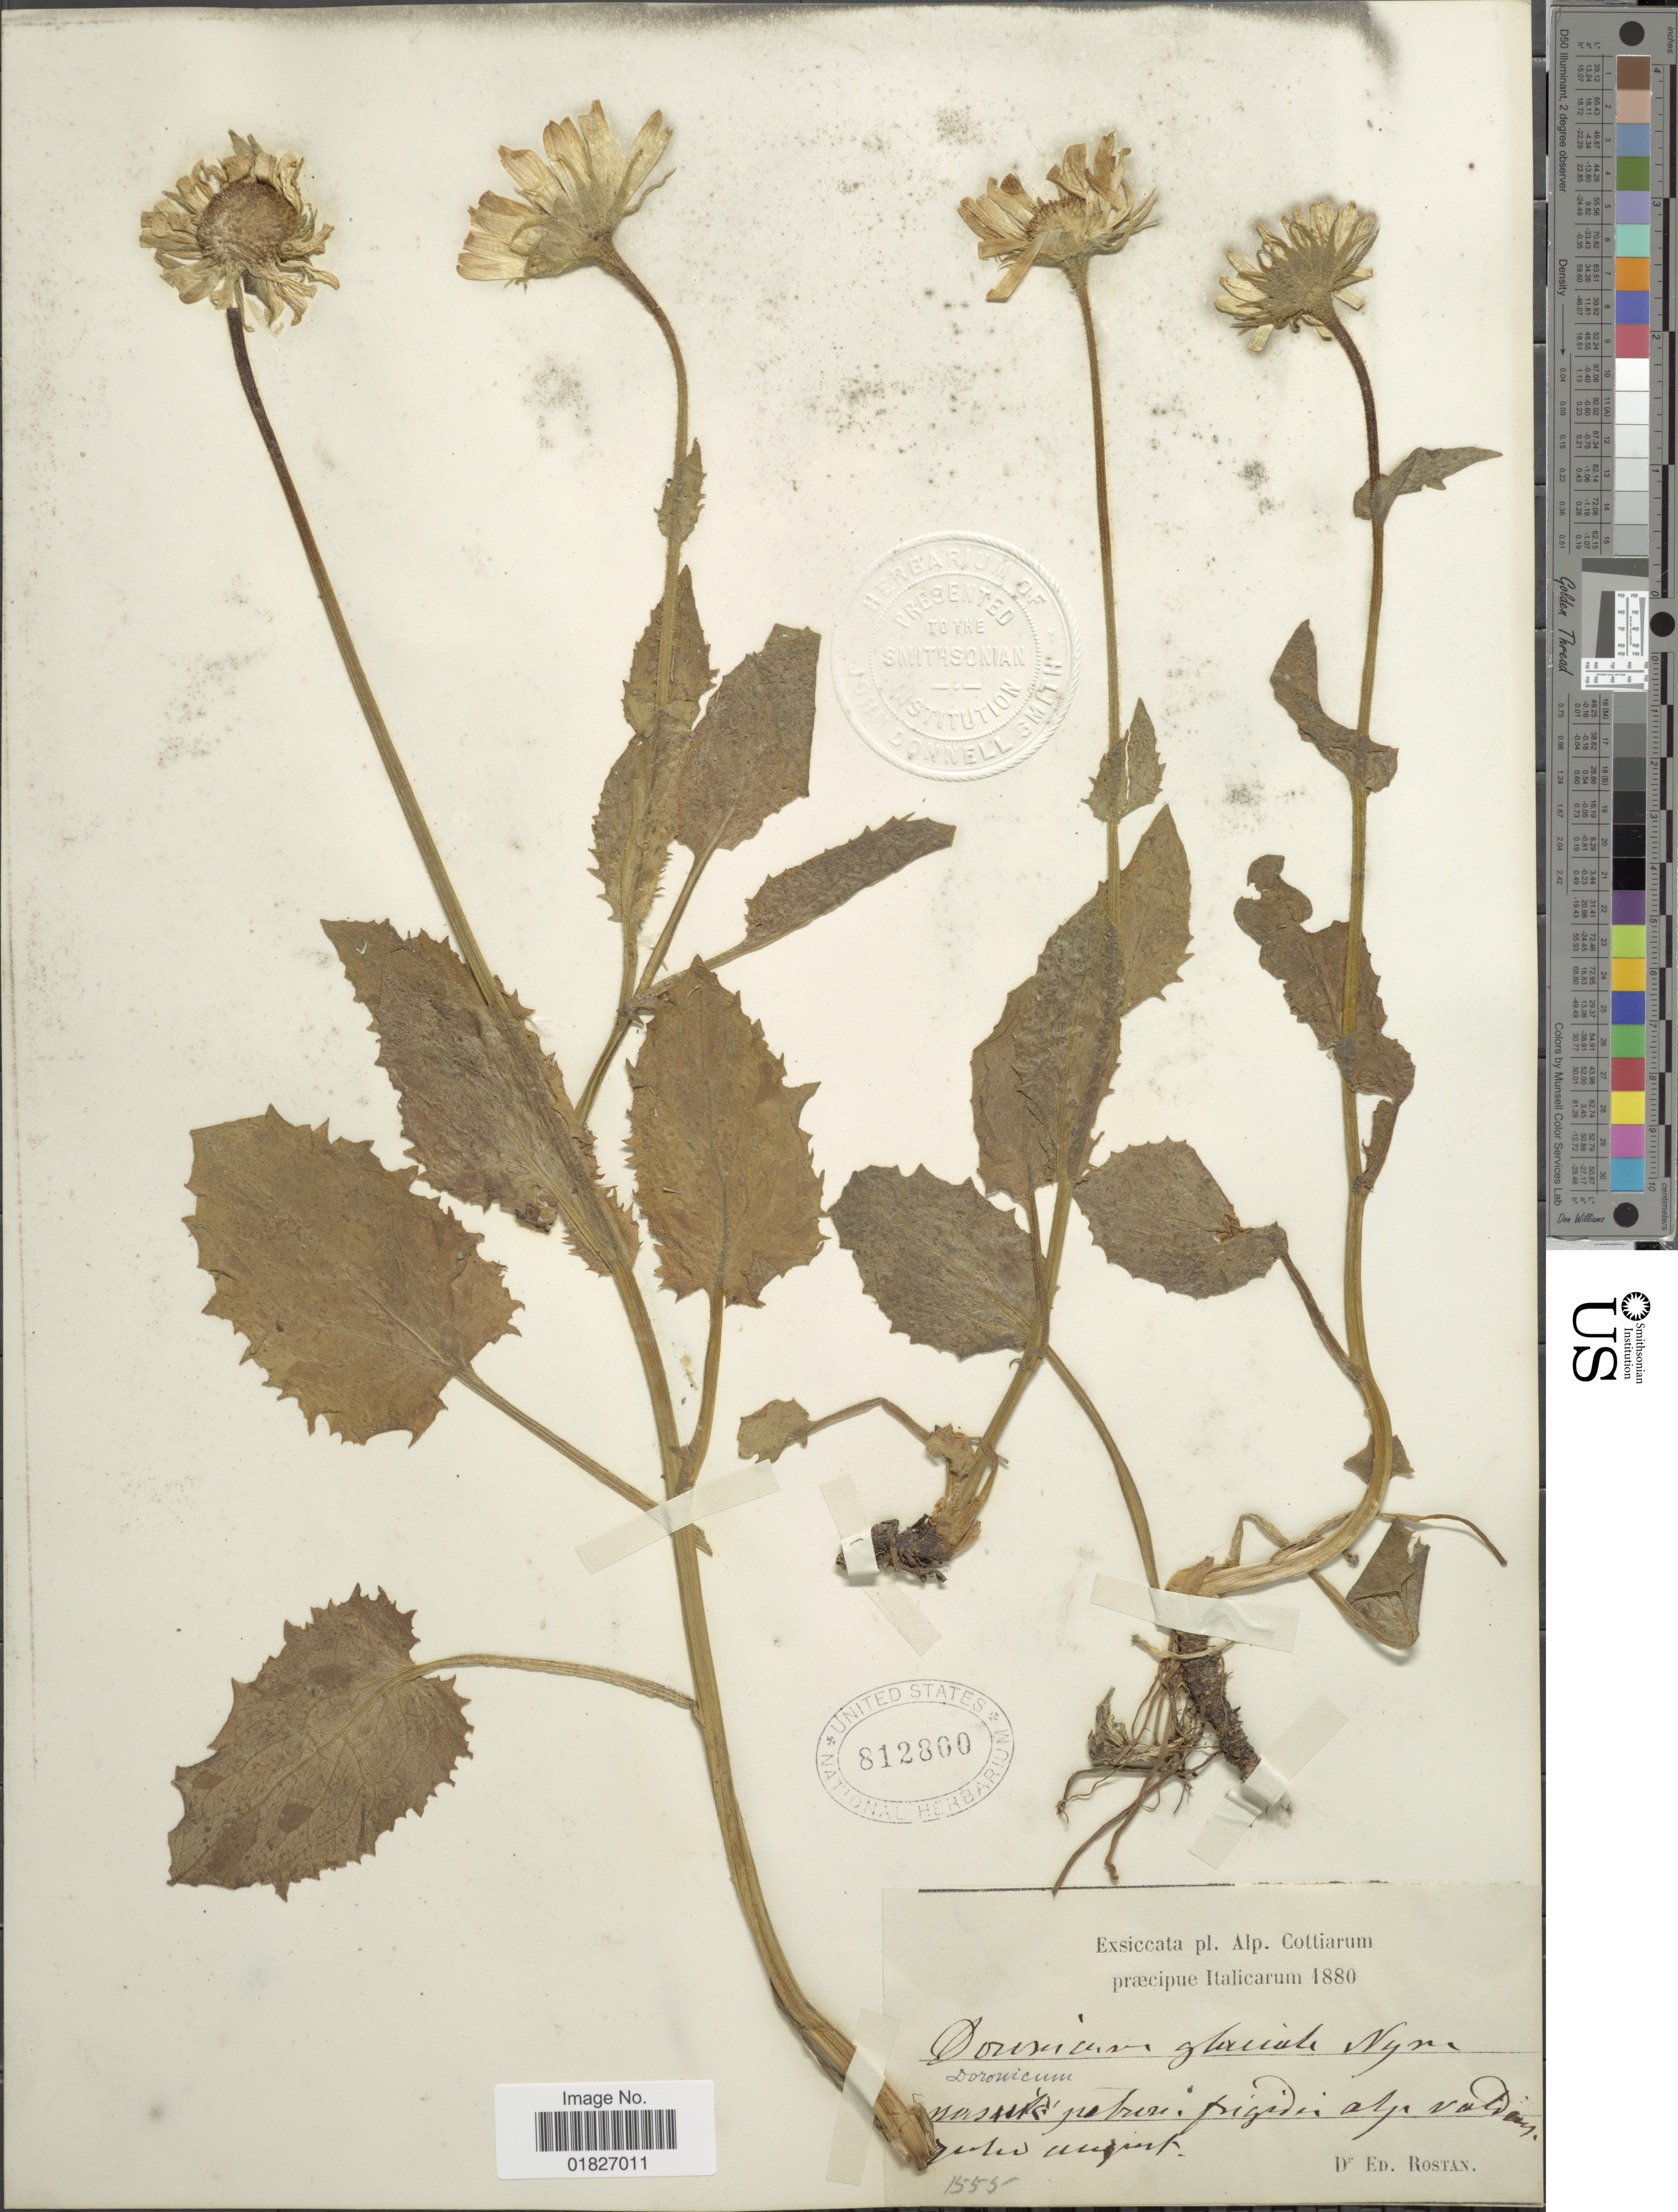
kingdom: Plantae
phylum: Tracheophyta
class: Magnoliopsida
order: Asterales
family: Asteraceae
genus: Doronicum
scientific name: Doronicum glaciale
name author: (Wulfen) Nyman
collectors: E. Rostan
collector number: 1555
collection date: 1880-08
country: Italy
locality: Alp. Cottiarum, [illegible text]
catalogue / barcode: US 812800